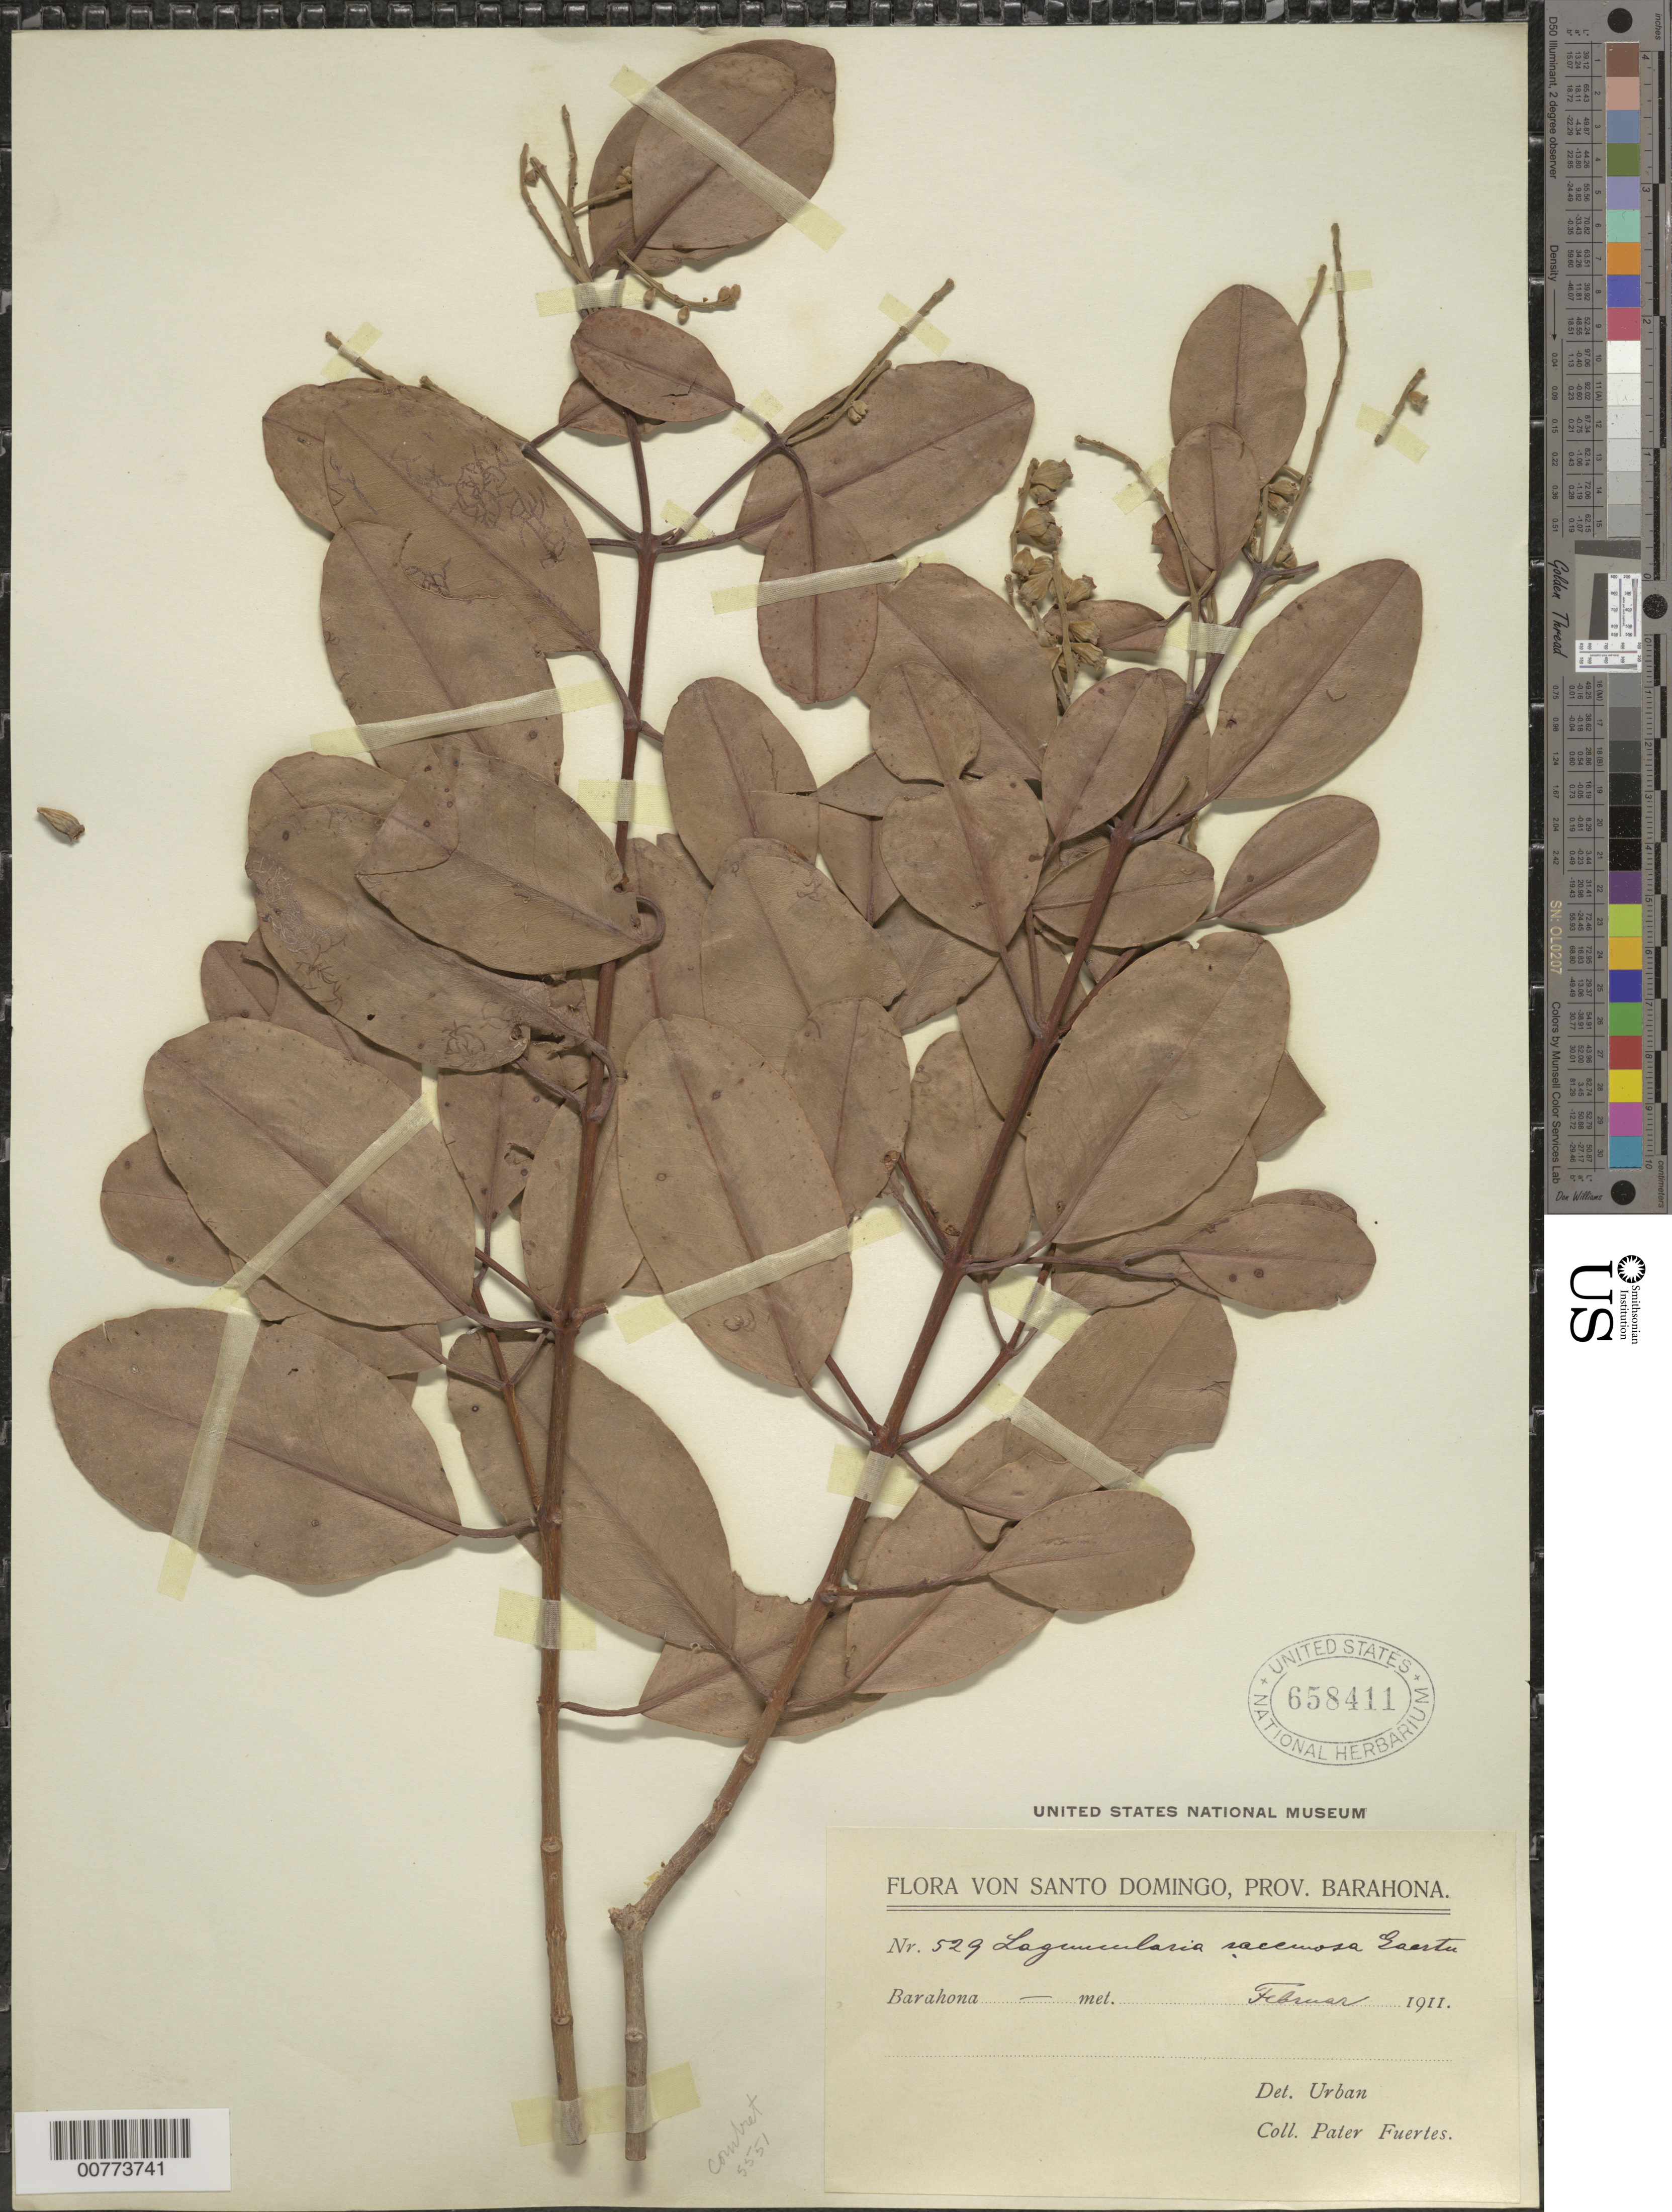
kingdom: Plantae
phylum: Tracheophyta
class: Magnoliopsida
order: Myrtales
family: Combretaceae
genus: Laguncularia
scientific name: Laguncularia racemosa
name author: (L.) C.F. Gaertn.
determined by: Urban, Ignatz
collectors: M. D. Fuertes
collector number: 529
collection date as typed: Feb 1911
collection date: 1911-02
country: Dominican Republic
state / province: Barahona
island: Hispaniola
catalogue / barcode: US 658411